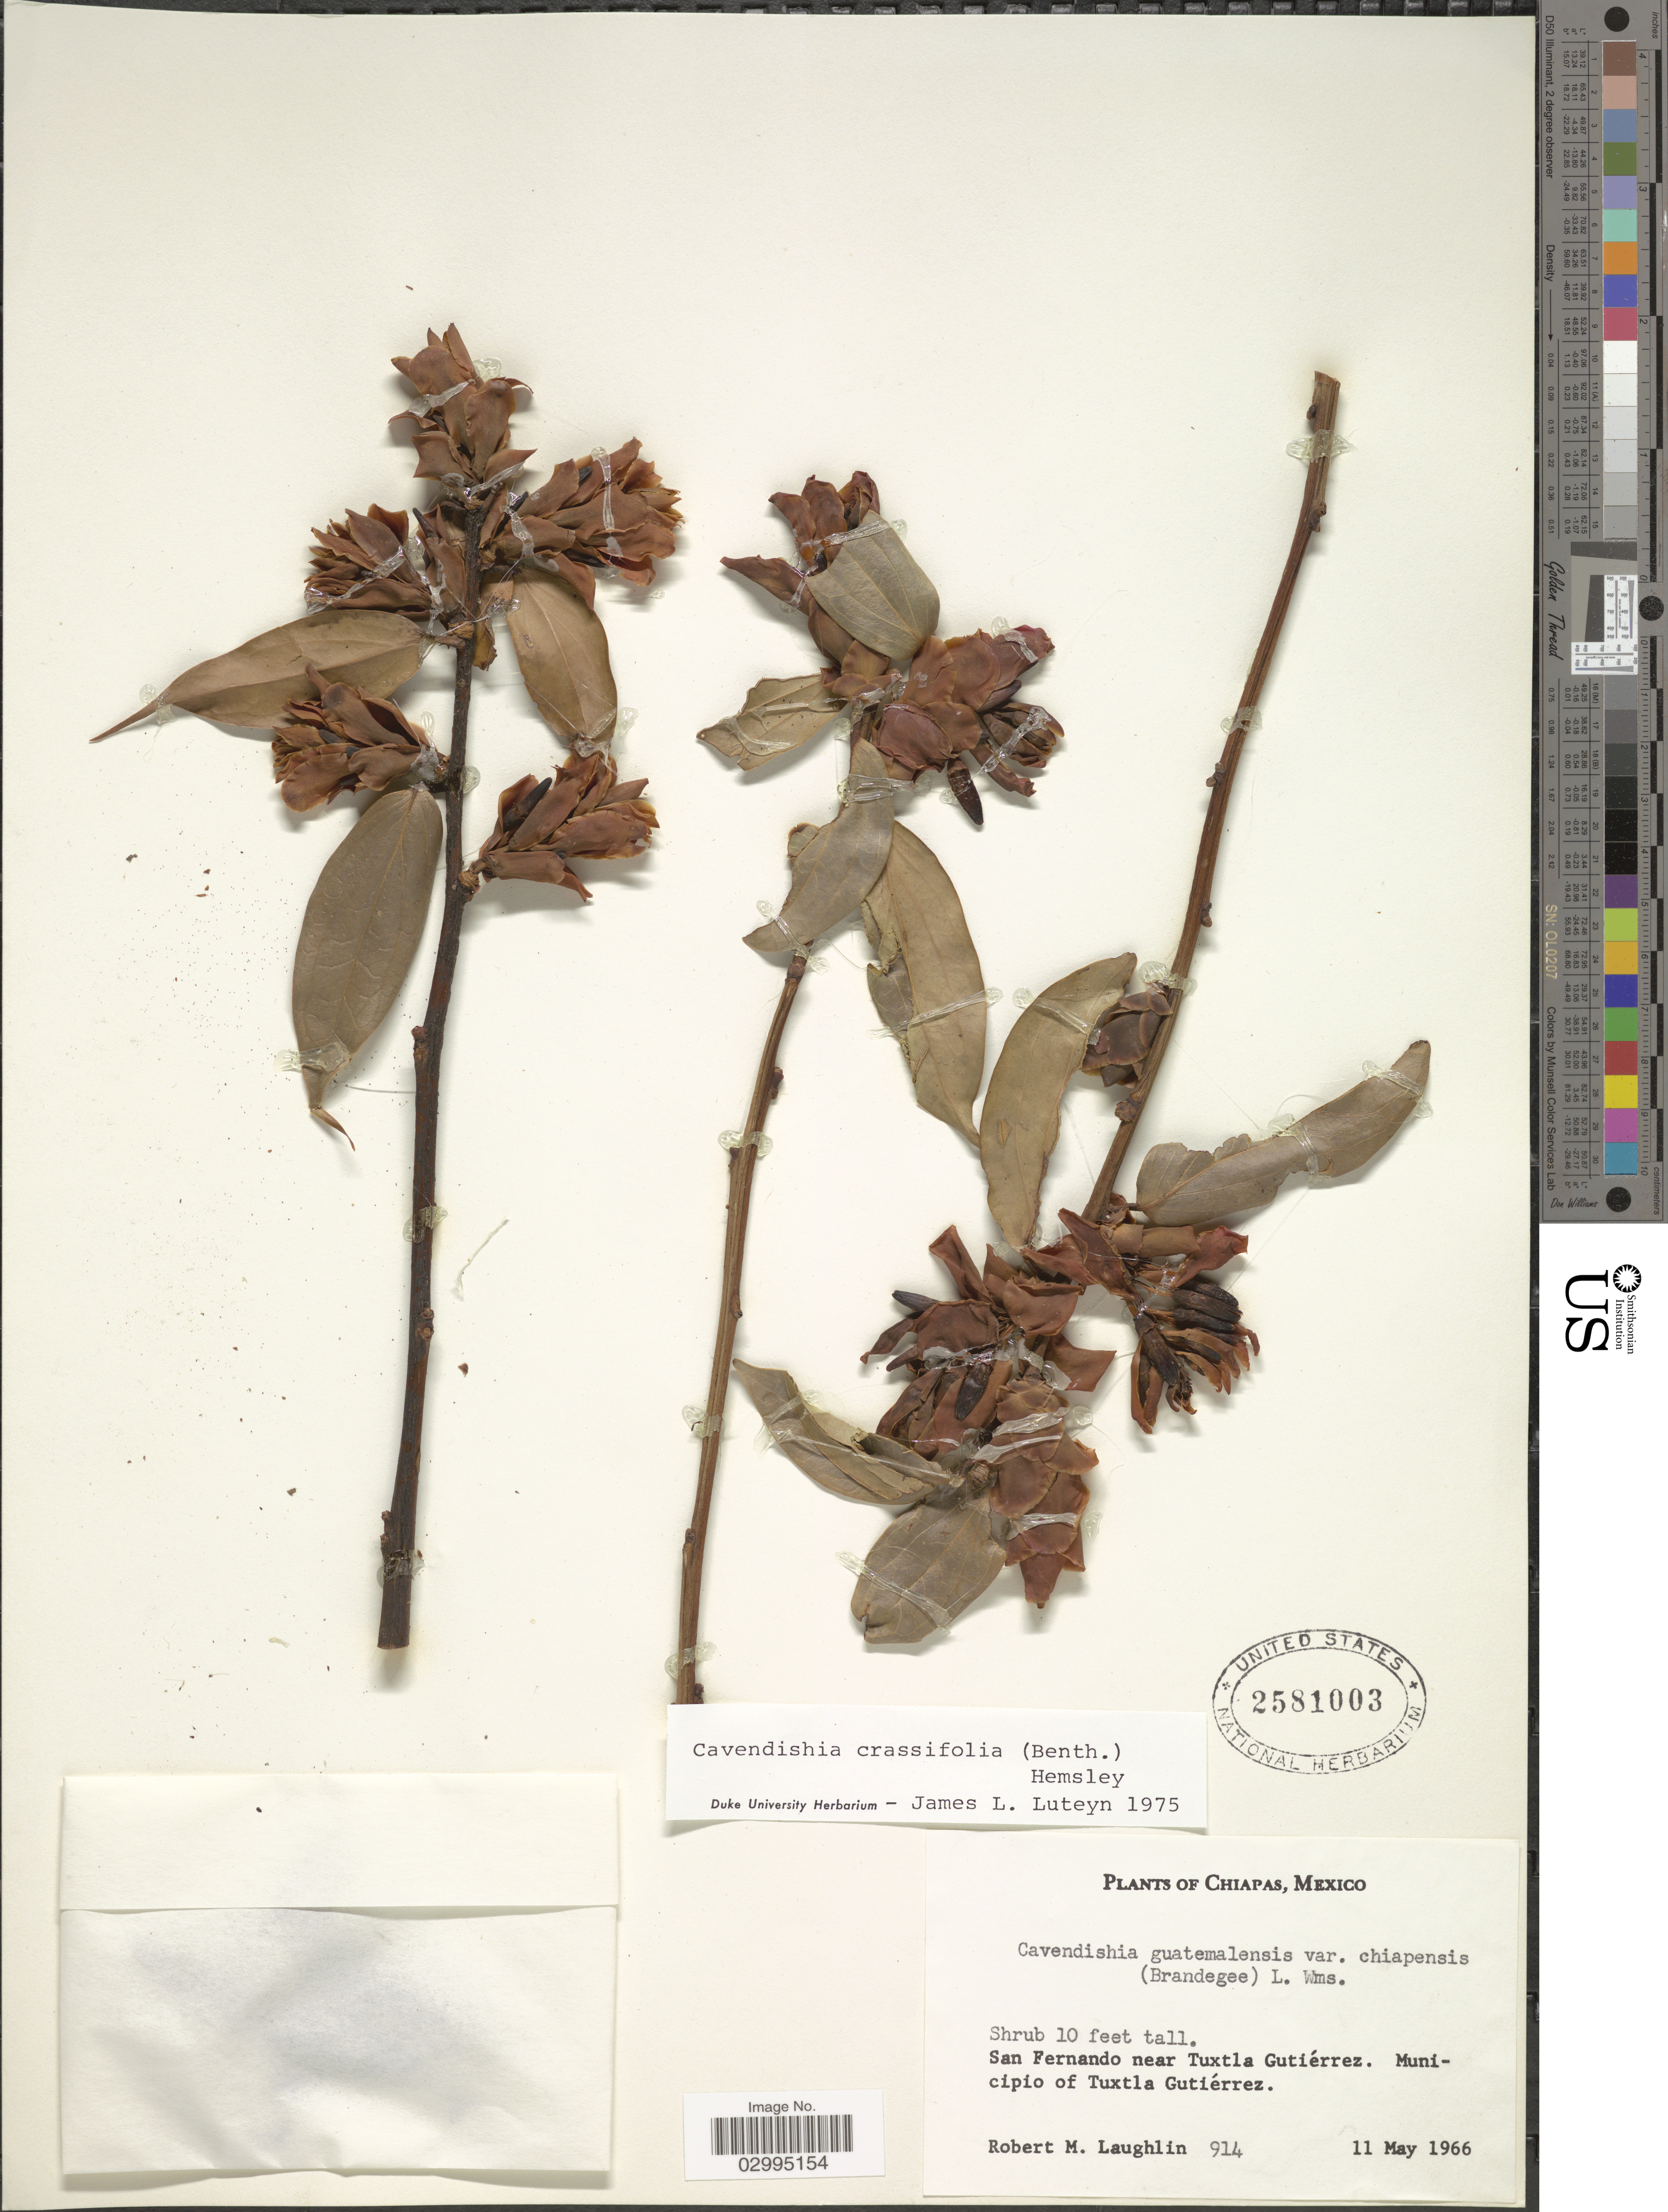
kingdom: Plantae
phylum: Tracheophyta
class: Magnoliopsida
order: Ericales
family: Ericaceae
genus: Cavendishia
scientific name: Cavendishia crassifolia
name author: (Benth.) Hemsl.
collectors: R. M. Laughlin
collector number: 914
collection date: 1966-05-11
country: Mexico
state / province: Chiapas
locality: San Fernando near Tuxtla Gutiérrez. Municipio of Tuxtla Gutiérrez.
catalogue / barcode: US 2581003